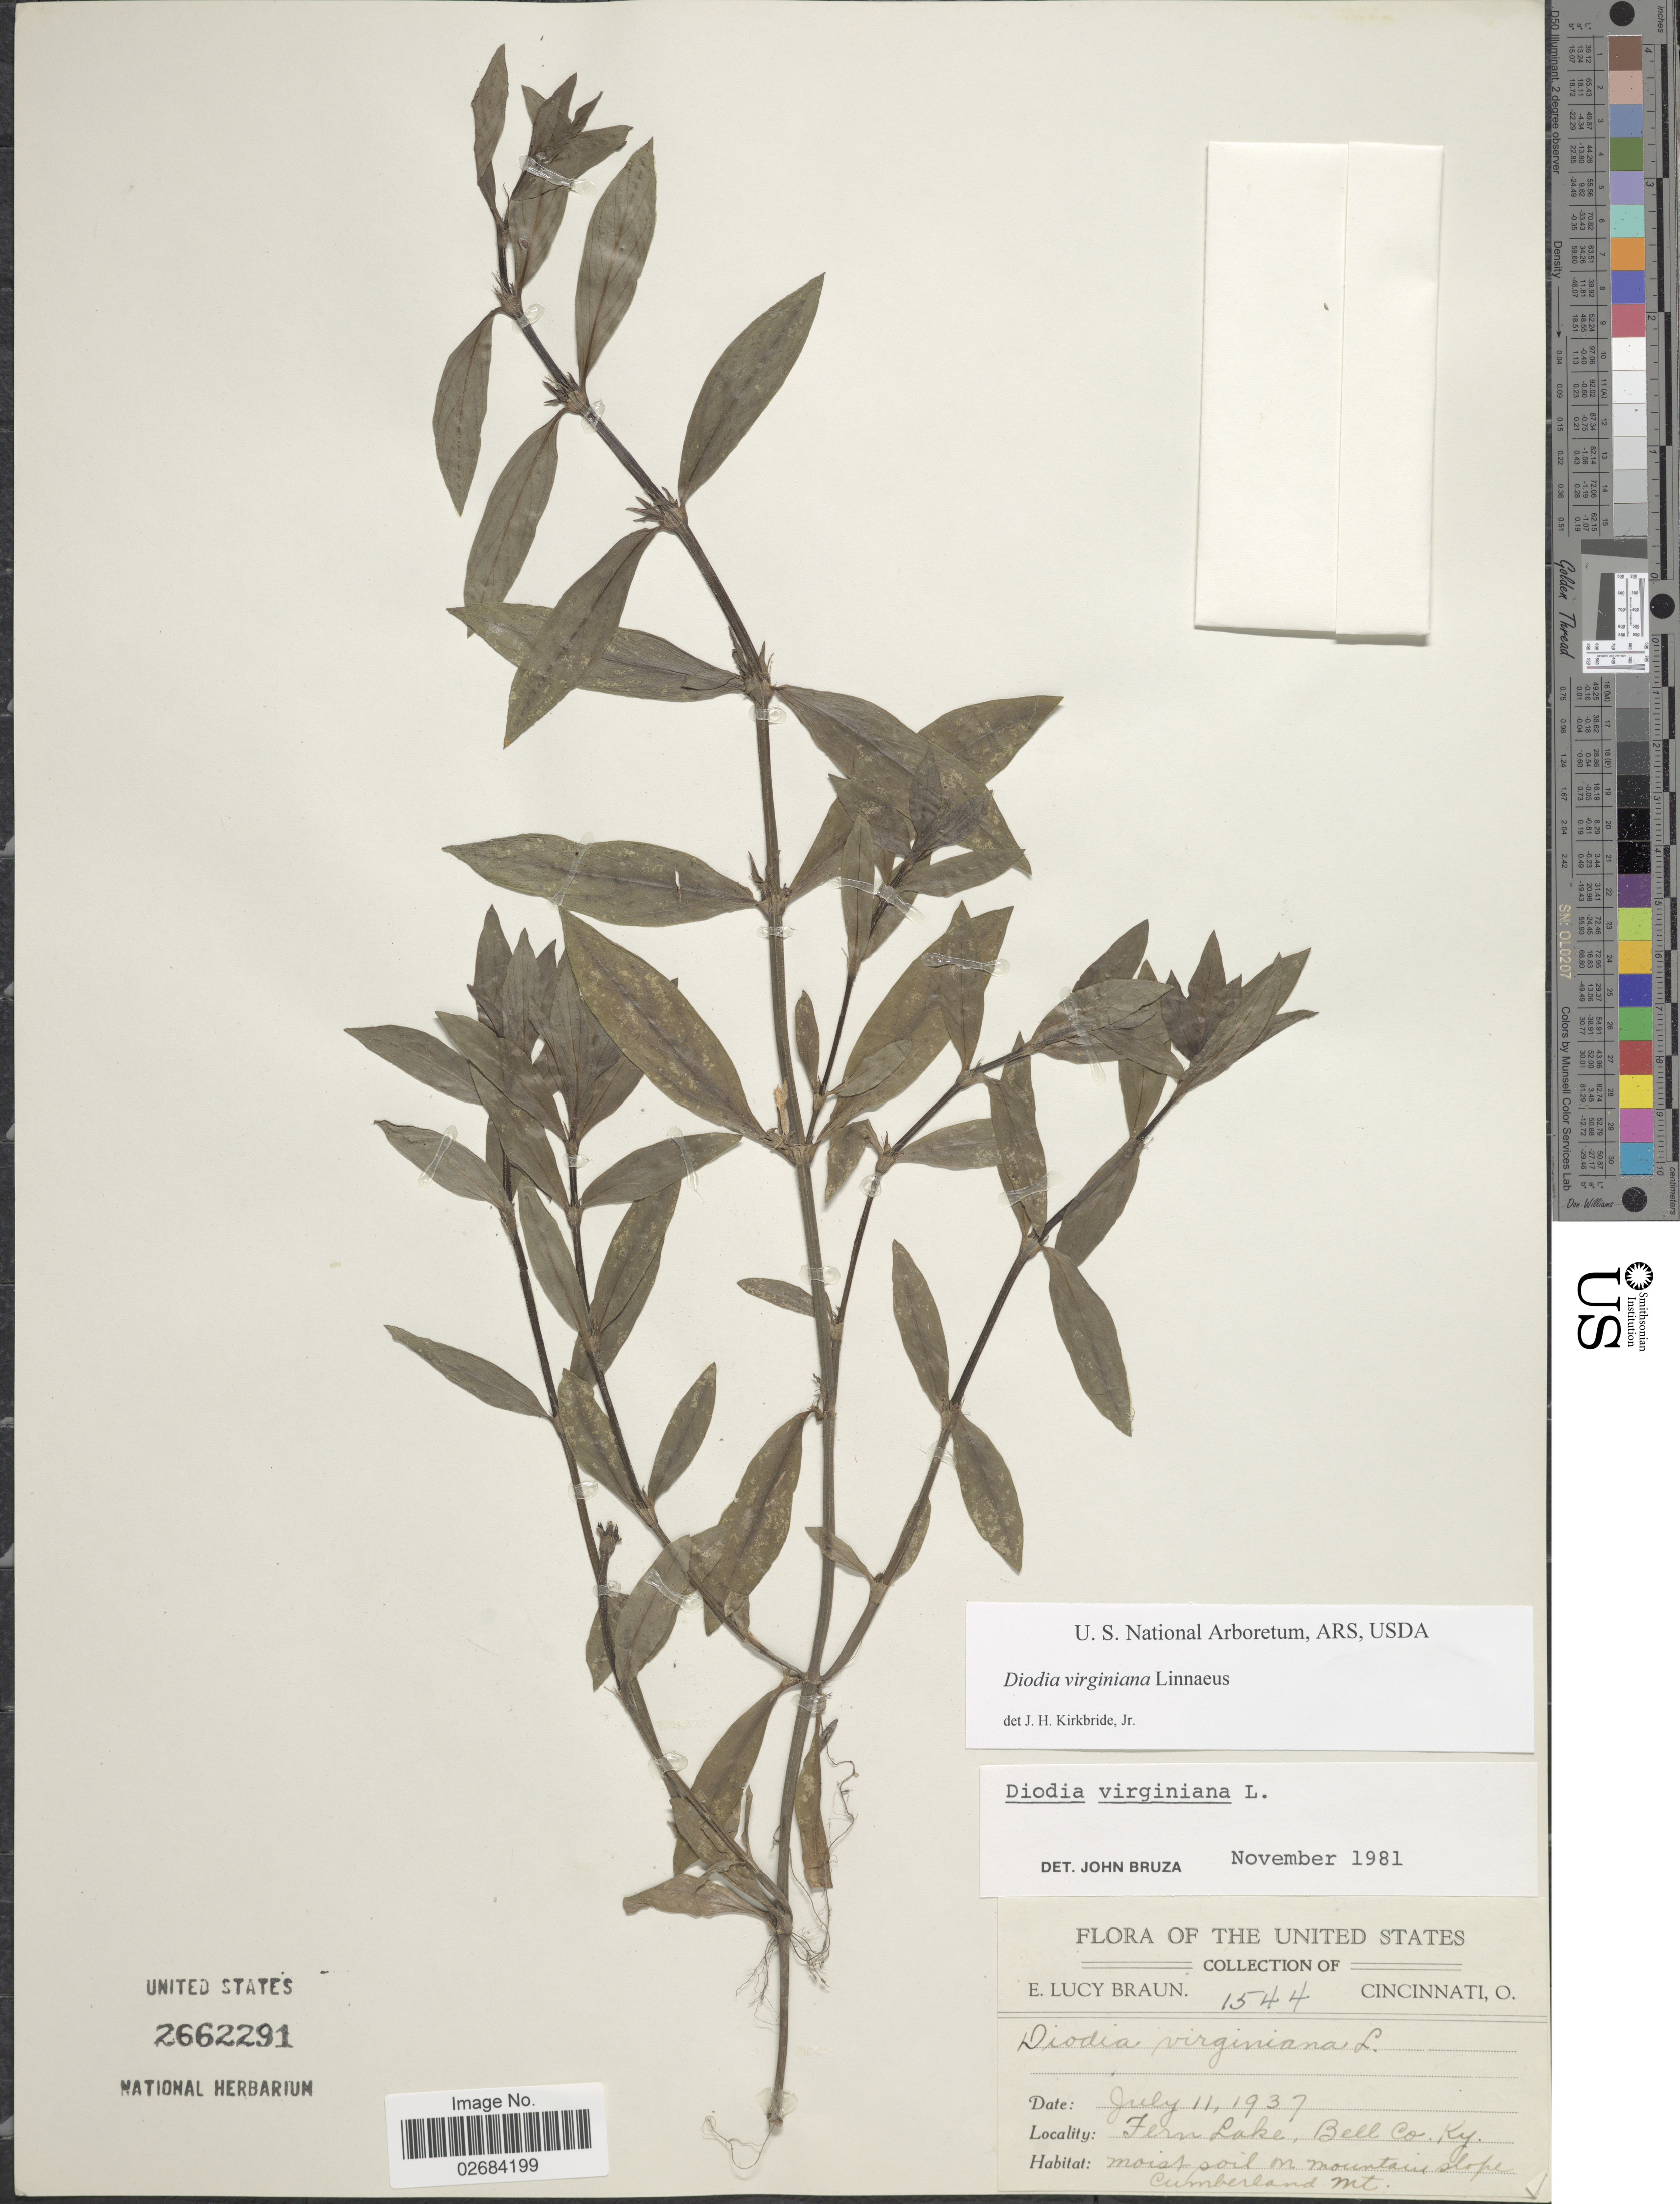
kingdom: Plantae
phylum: Tracheophyta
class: Magnoliopsida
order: Gentianales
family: Rubiaceae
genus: Diodia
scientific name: Diodia virginiana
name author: L.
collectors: E. L. Braun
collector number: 1544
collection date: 1937-07-11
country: United States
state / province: Kentucky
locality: Fern Lake, moist soil on mountain slope, Cumberland Mt.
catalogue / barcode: US 2662291